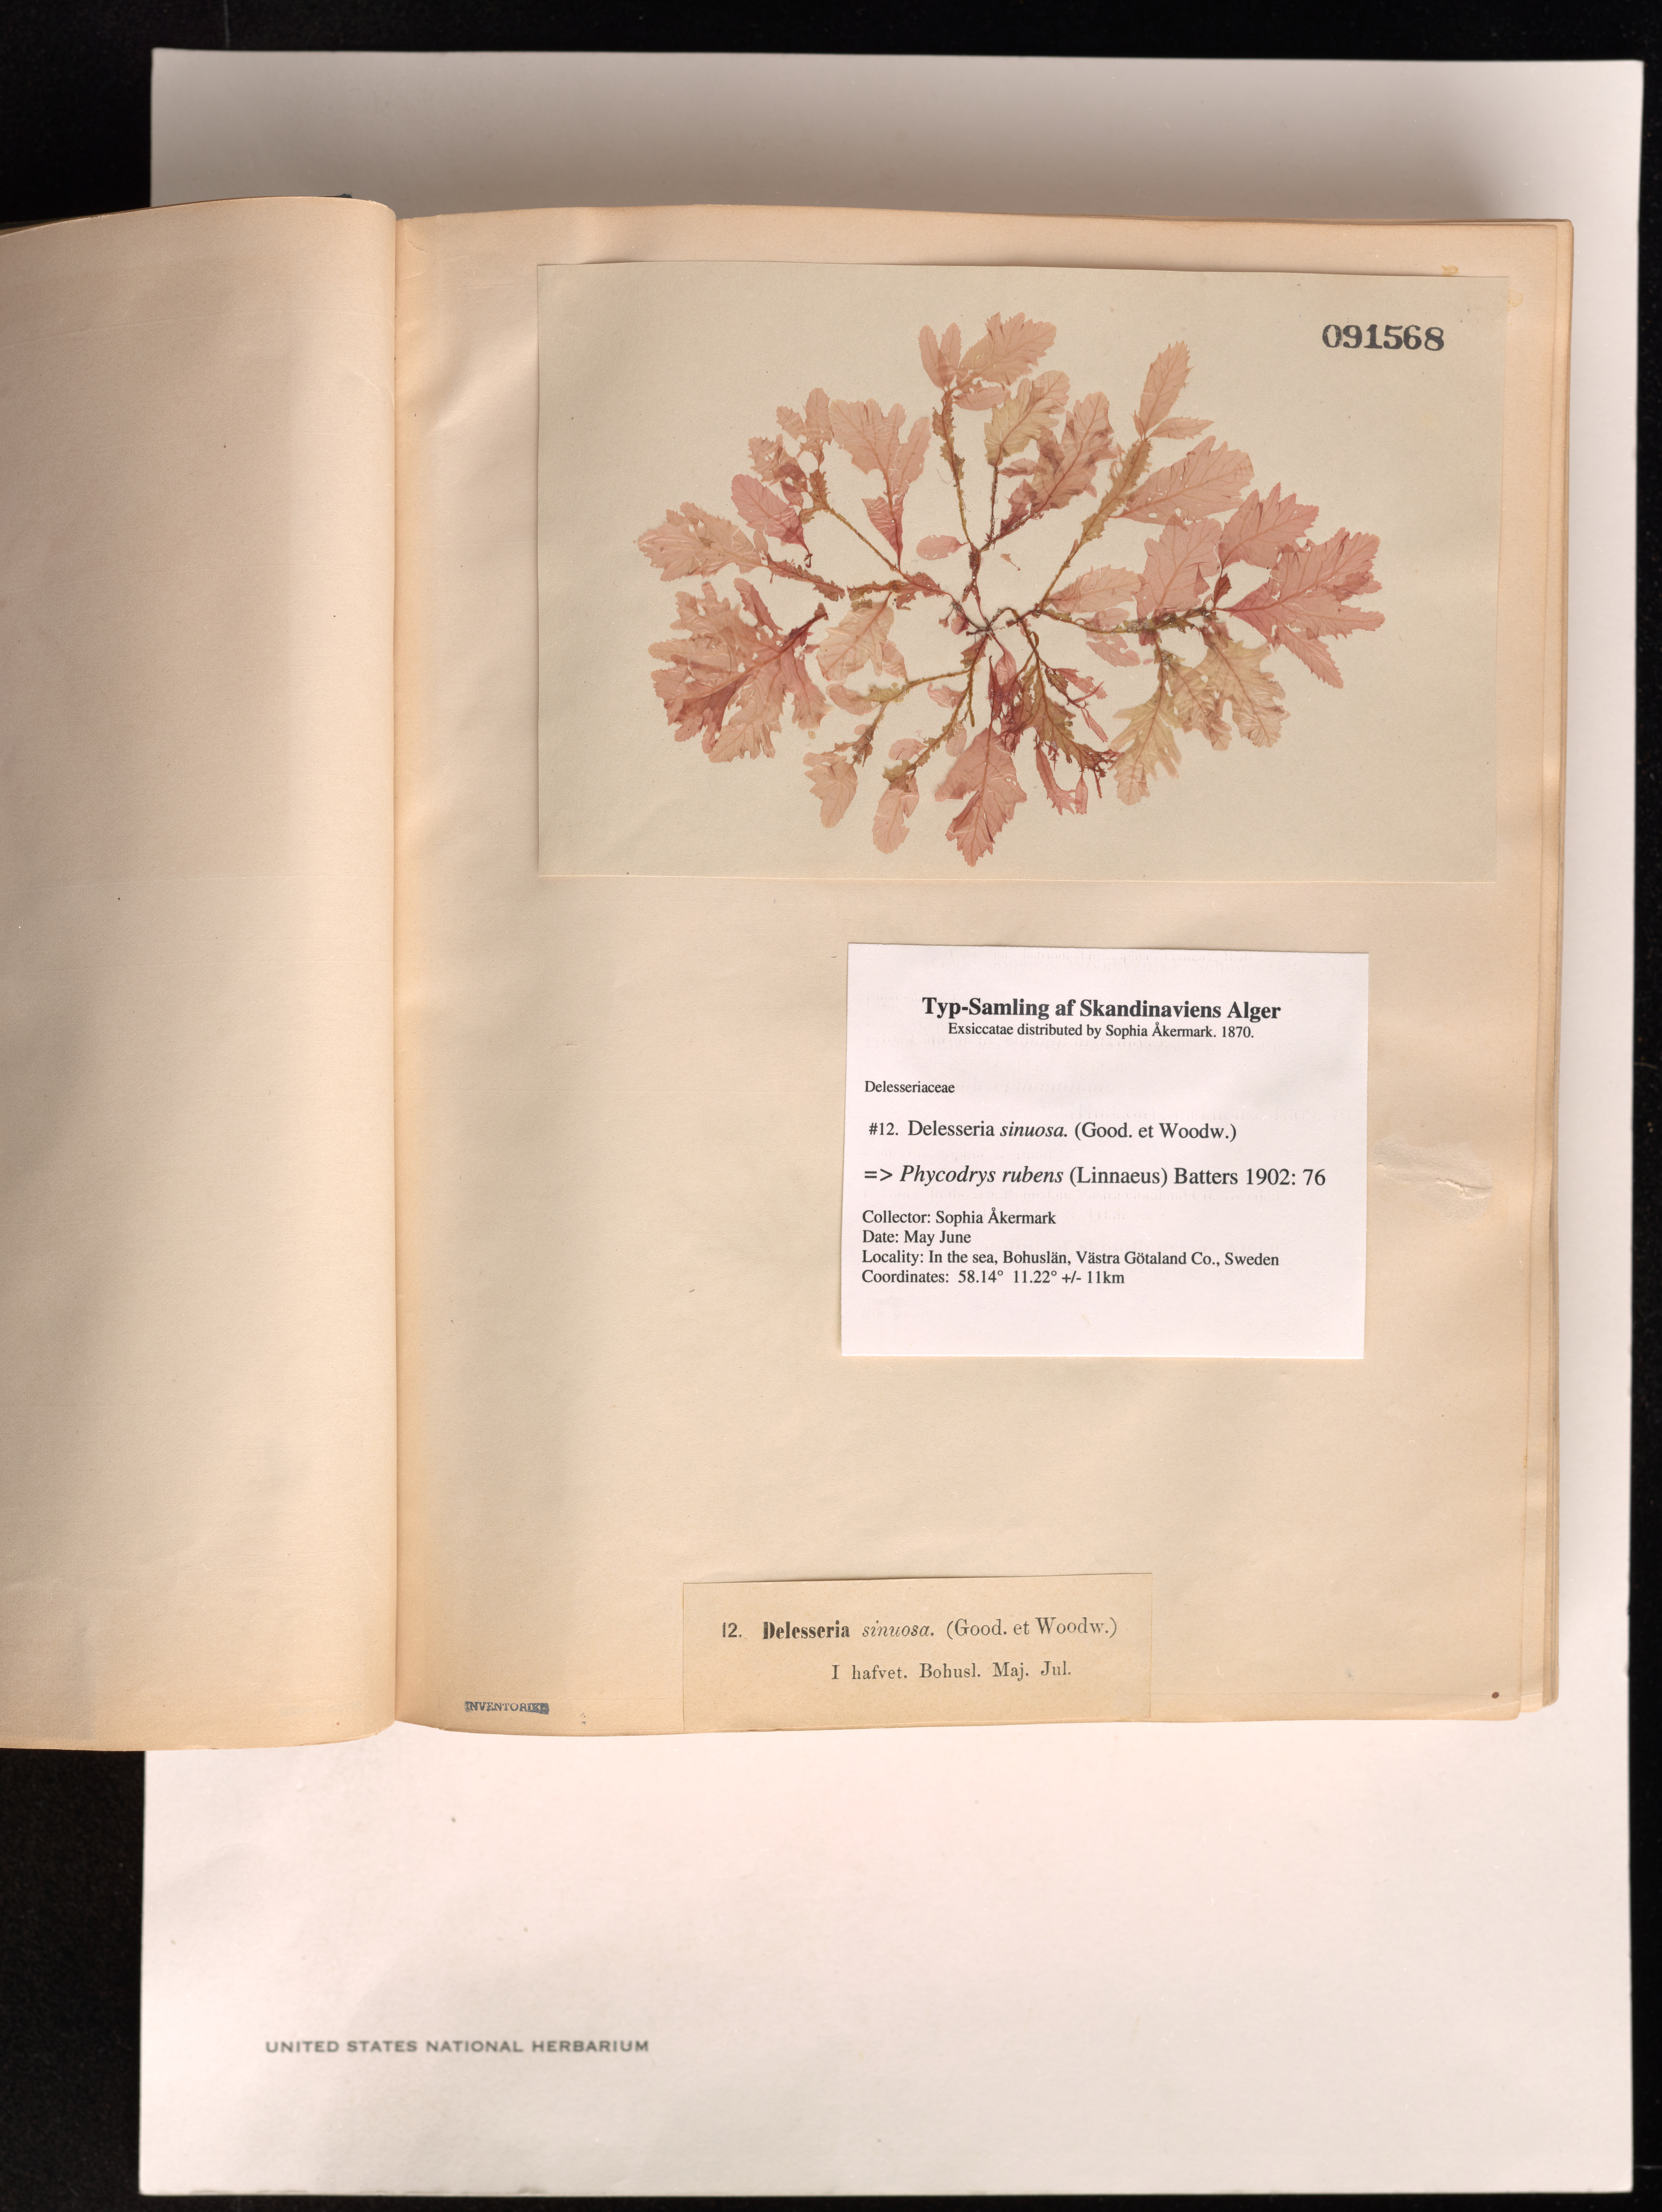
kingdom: Plantae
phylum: Rhodophyta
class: Florideophyceae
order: Ceramiales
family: Delesseriaceae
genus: Phycodrys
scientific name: Phycodrys rubens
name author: (L.) Batters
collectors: S. Akermark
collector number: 12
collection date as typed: May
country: Sweden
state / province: Västra Götaland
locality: Bohuslan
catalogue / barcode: US 91568